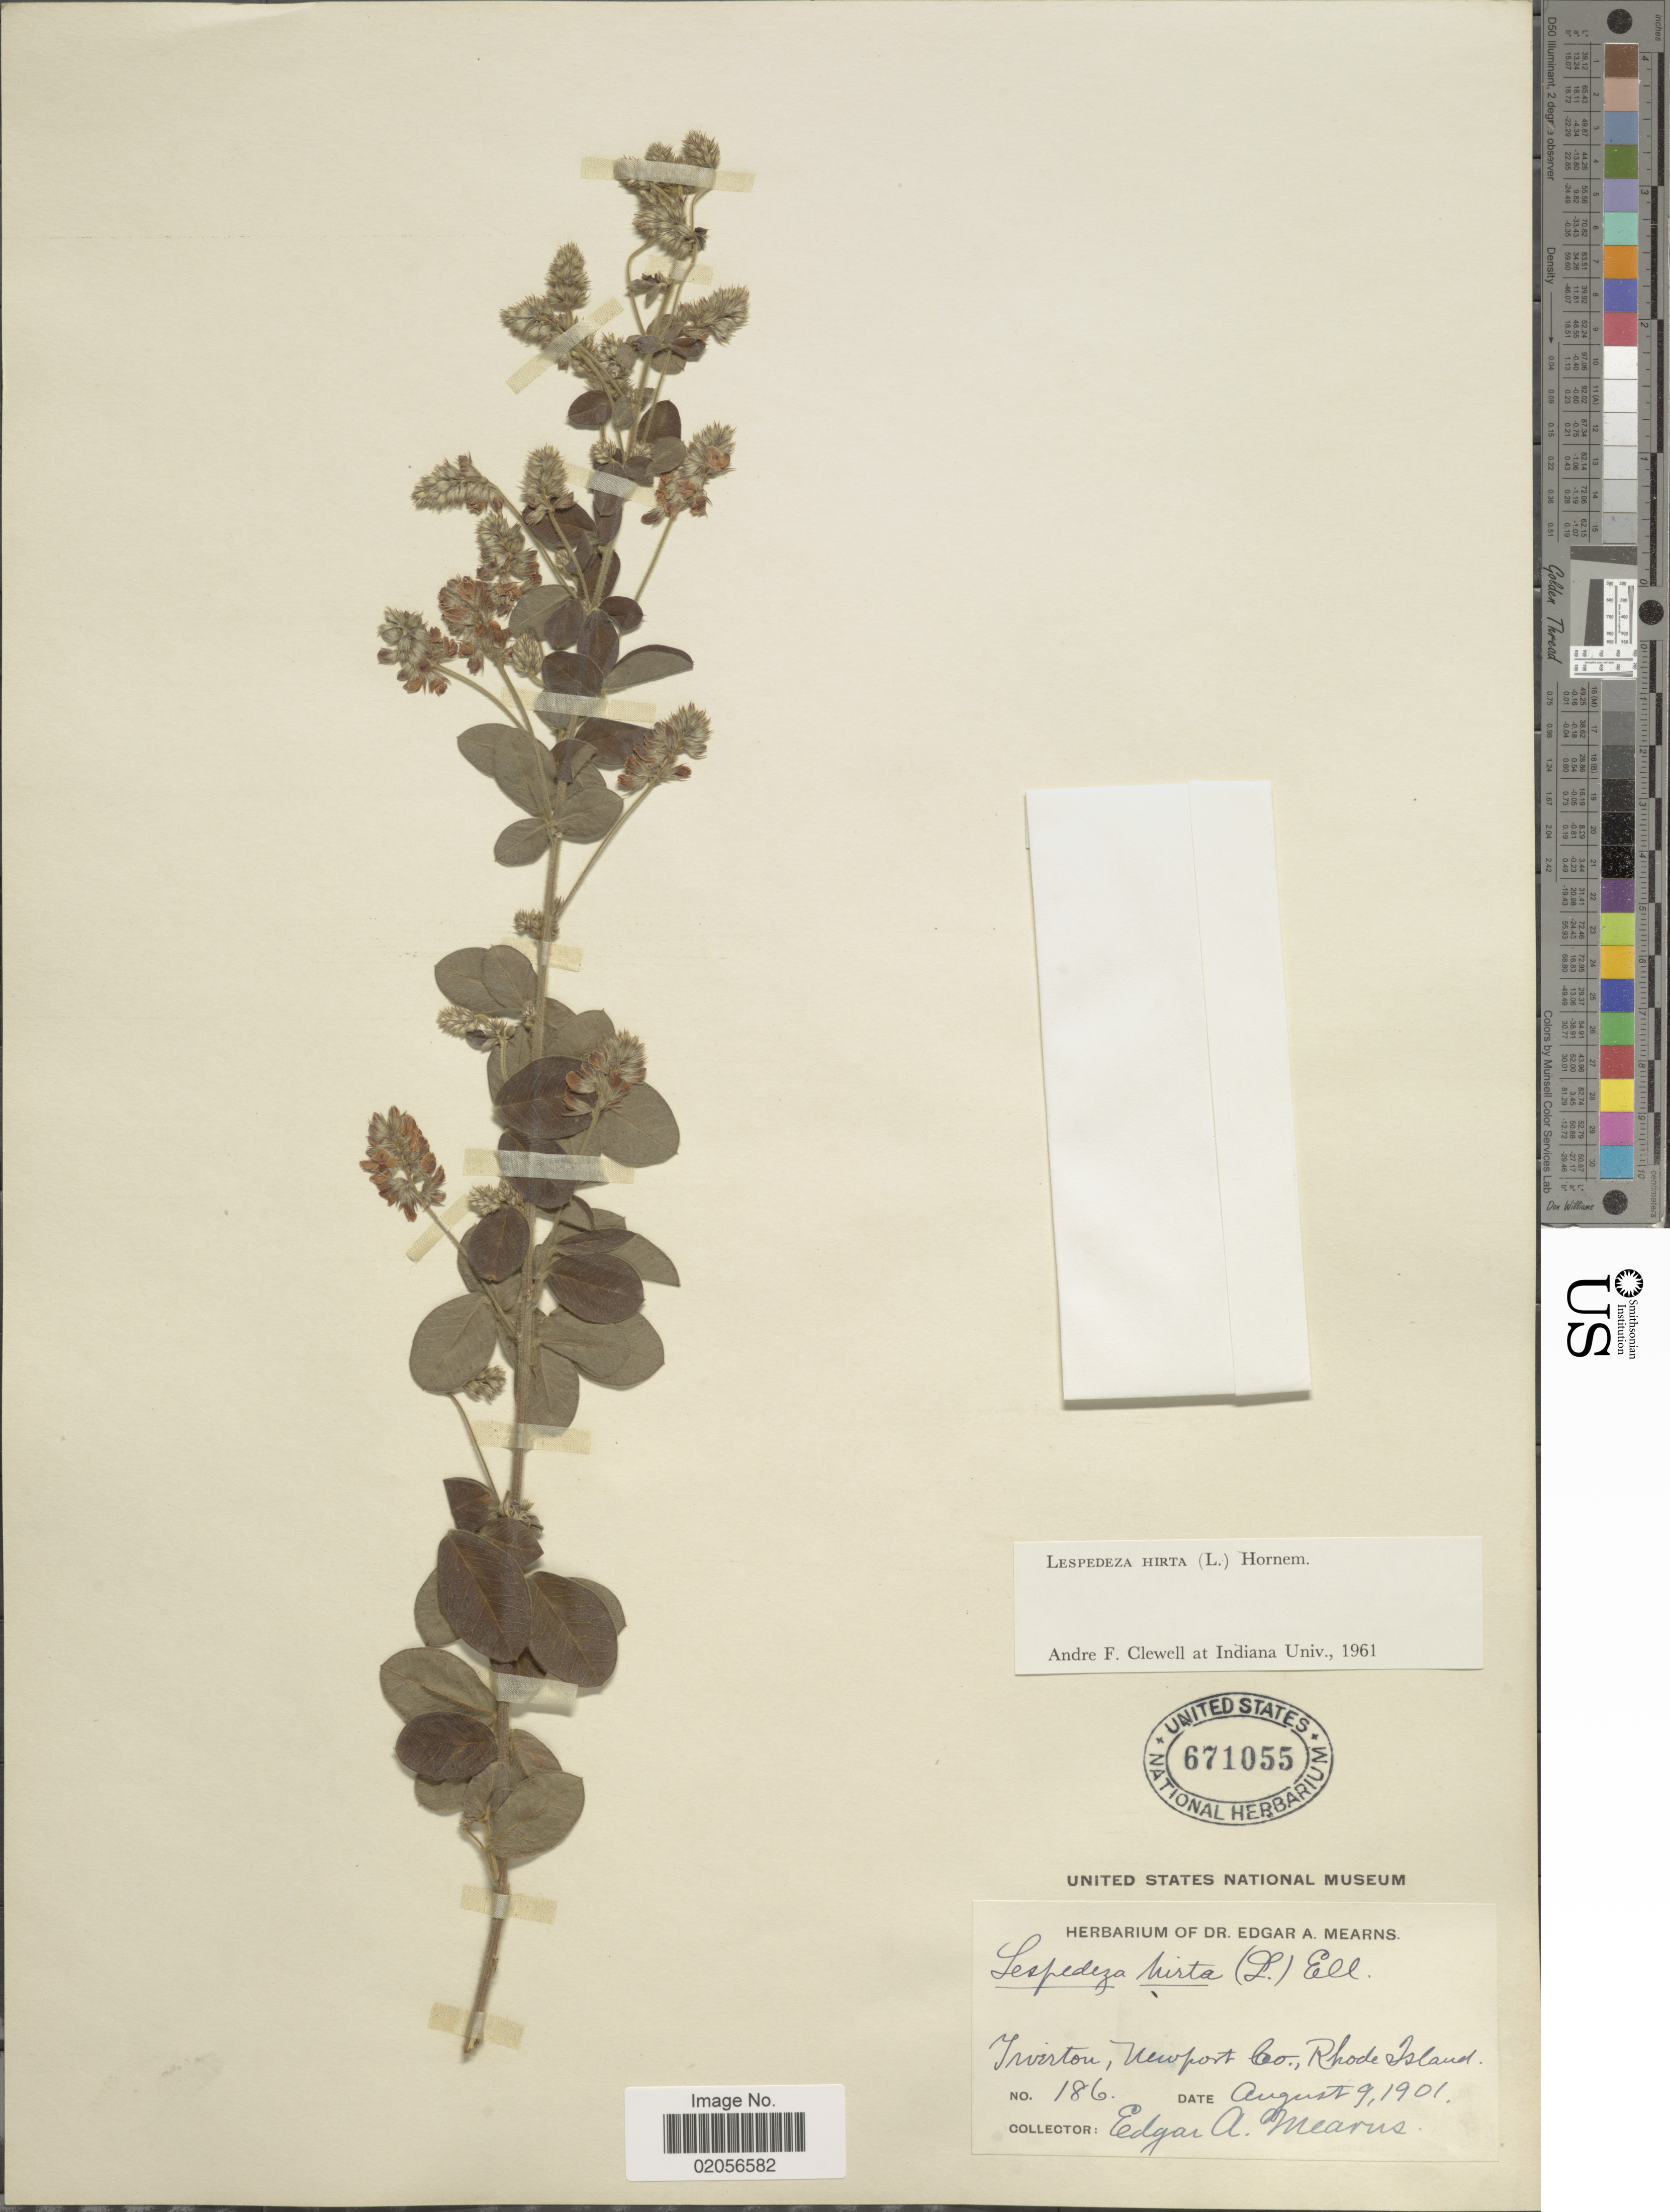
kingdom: Plantae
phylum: Tracheophyta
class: Magnoliopsida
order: Fabales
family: Fabaceae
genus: Lespedeza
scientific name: Lespedeza hirta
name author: (L.) Hornem.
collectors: E. A. Mearns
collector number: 186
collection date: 1901-08-09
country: United States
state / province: Rhode Island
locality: Iwerton, Newport Co.,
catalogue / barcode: US 671055